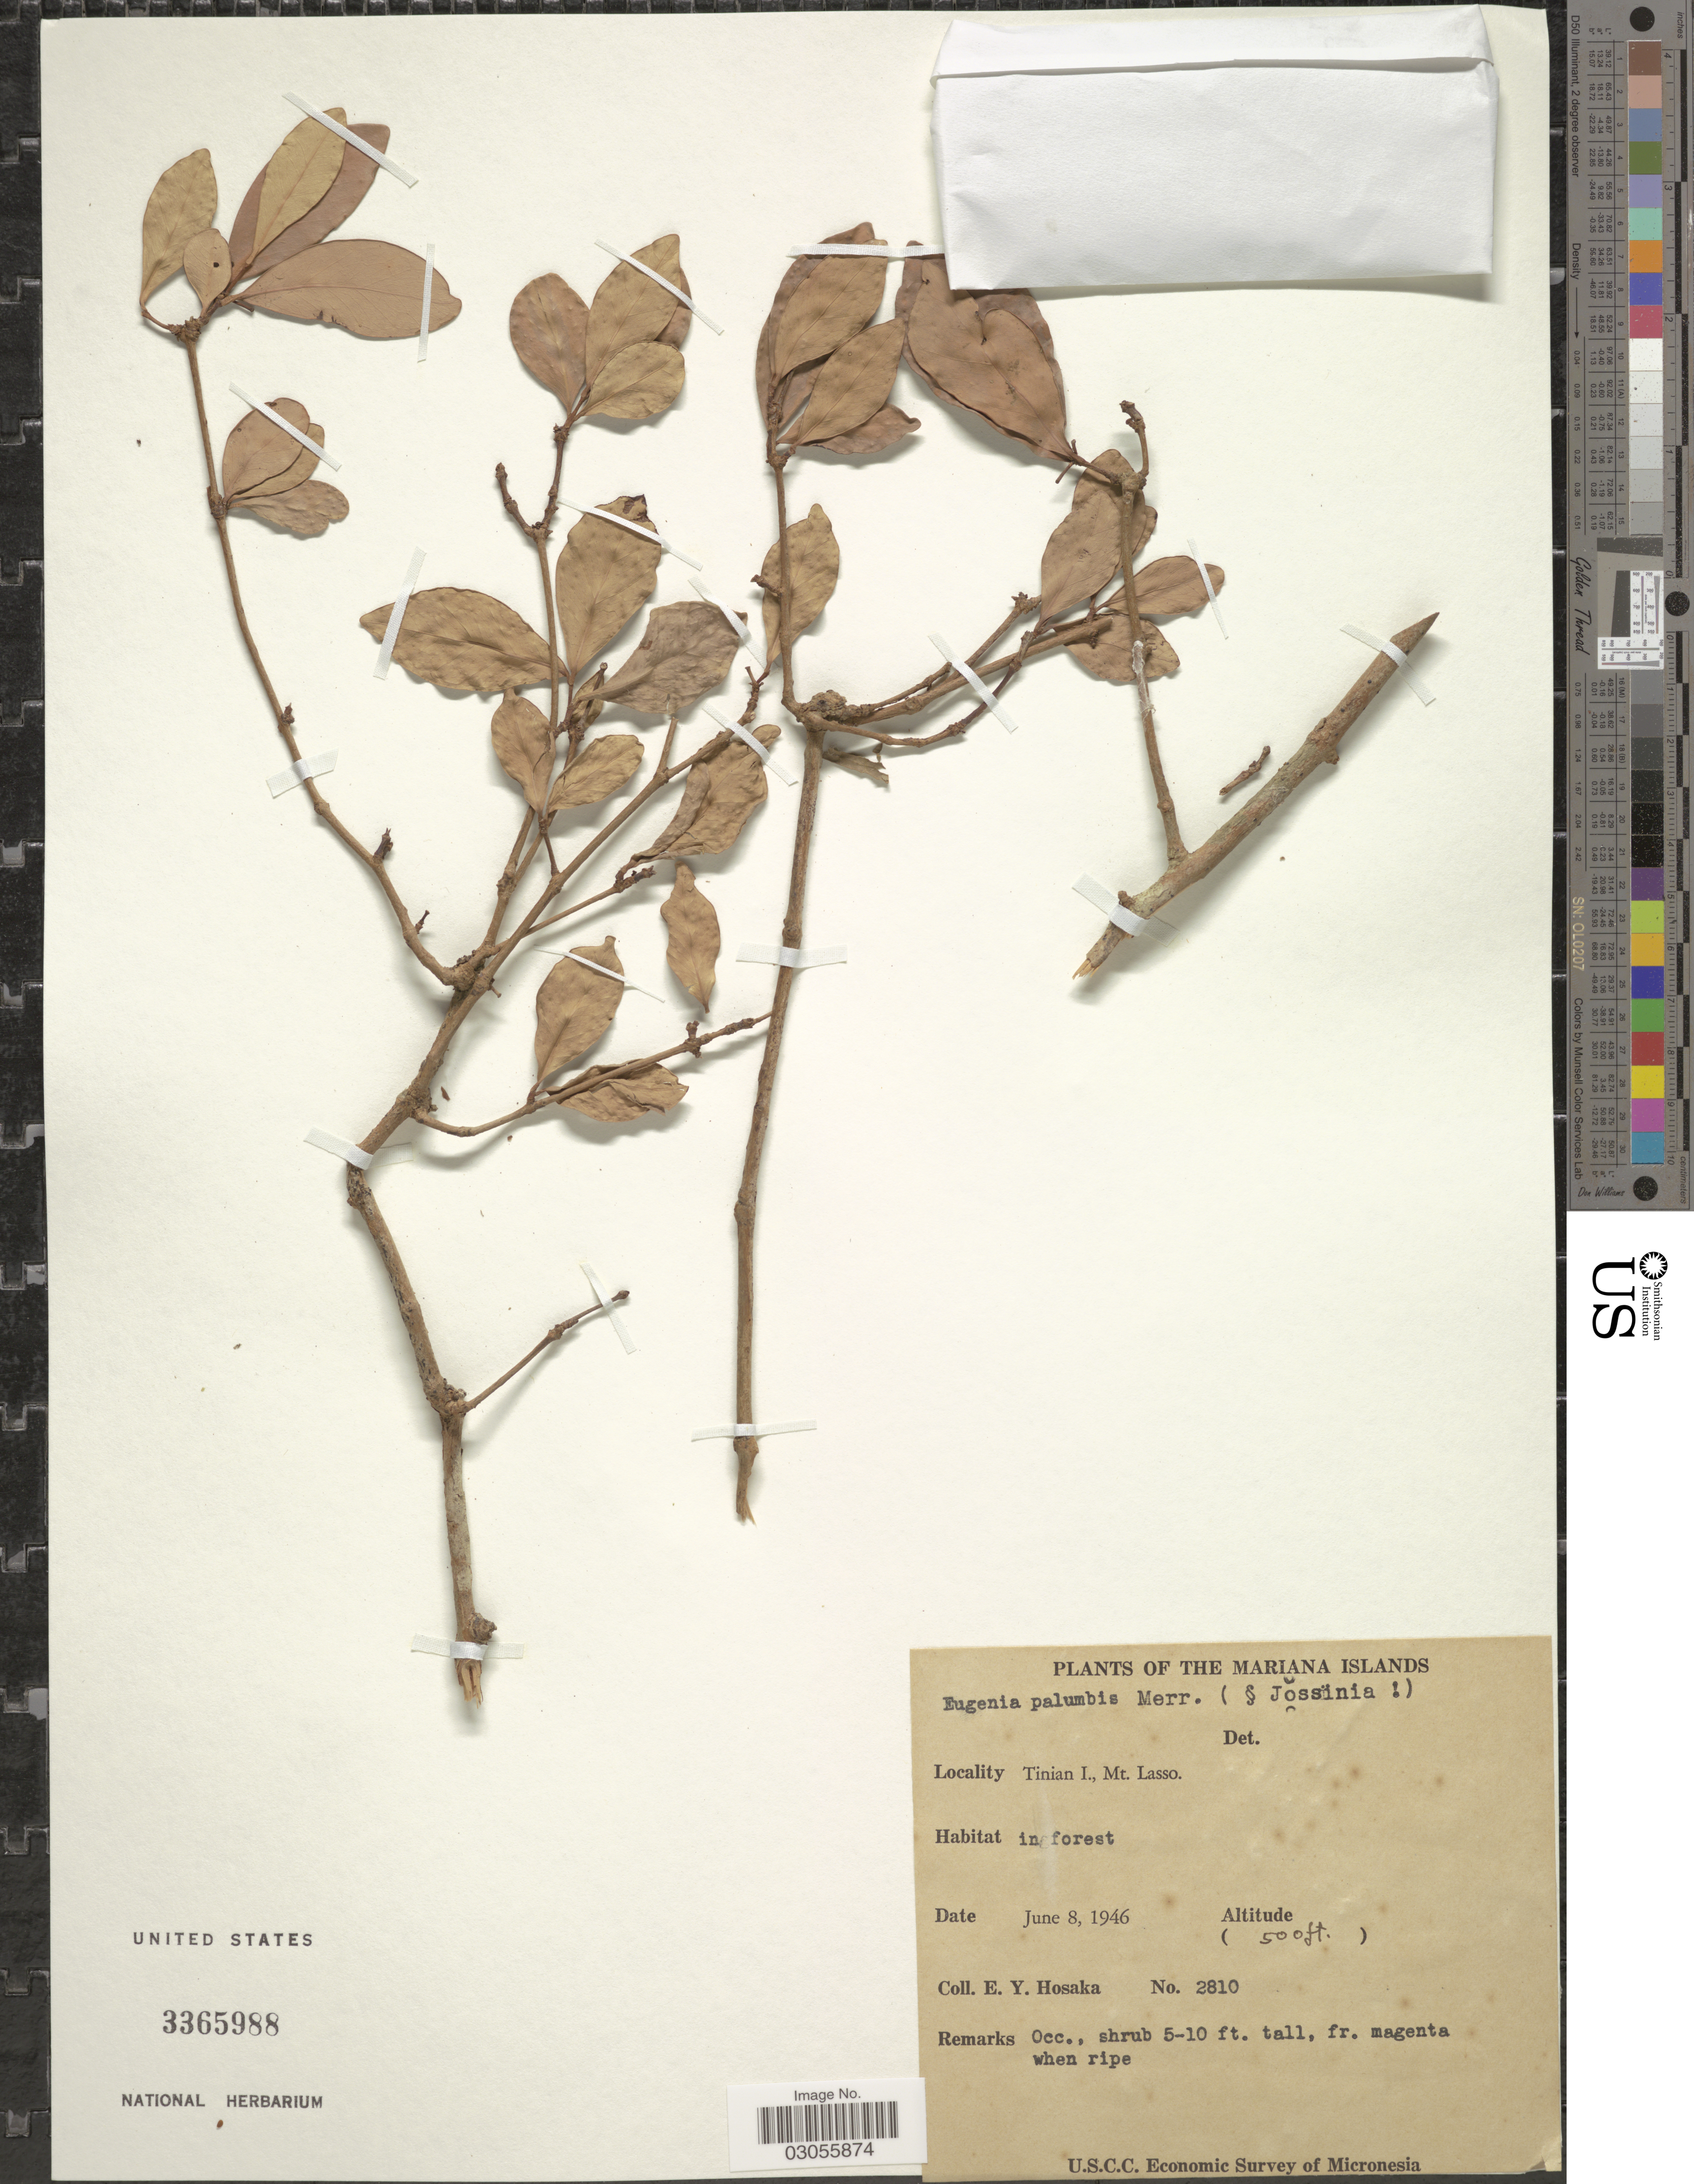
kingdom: Plantae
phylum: Tracheophyta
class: Magnoliopsida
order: Myrtales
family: Myrtaceae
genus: Eugenia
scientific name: Eugenia palumbis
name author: Merr.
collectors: E. Y. Hosaka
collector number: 2810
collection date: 1946-06-08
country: Northern Mariana Islands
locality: Mariana Islands. Tinian I., Mt. Lasso.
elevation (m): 152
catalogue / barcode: US 3365988